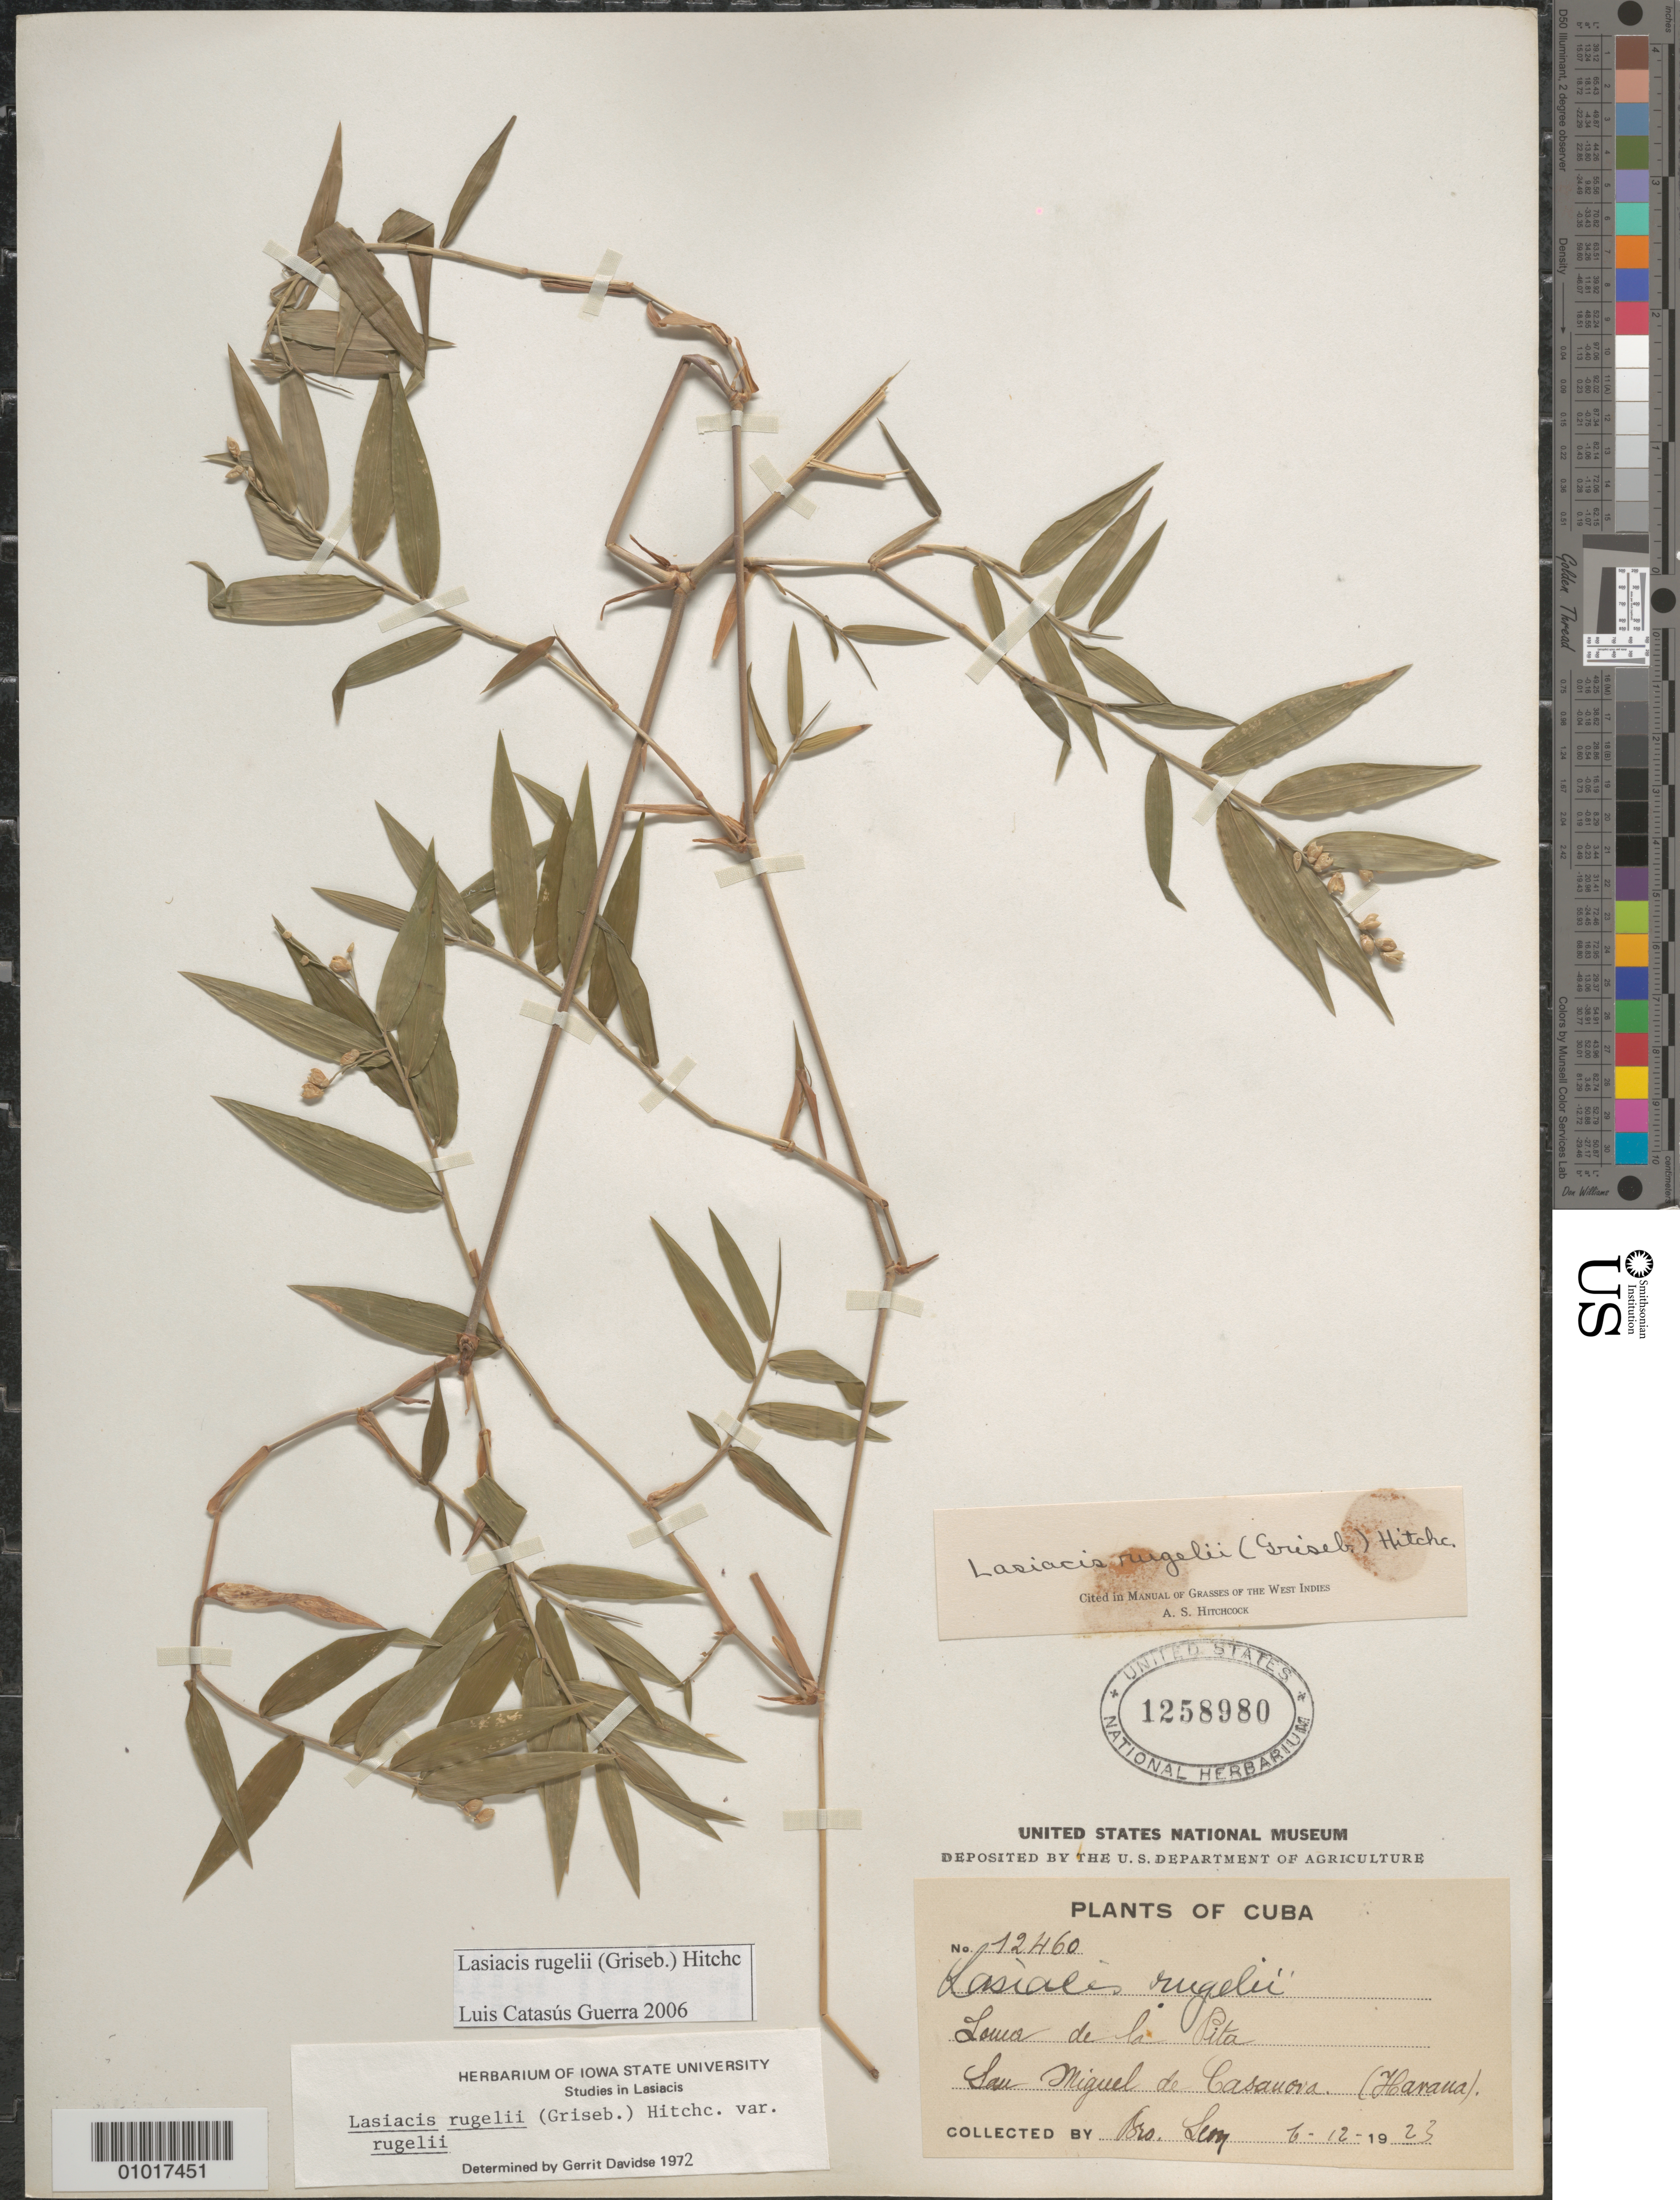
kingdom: Plantae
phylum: Tracheophyta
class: Liliopsida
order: Poales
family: Poaceae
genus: Lasiacis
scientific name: Lasiacis rugelii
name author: (Griseb.) Hitchc.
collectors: Bro. León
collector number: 12460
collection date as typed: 06 Dec 1923 or 12 Jun 1923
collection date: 1923-06-12 or 1923-12-06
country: Cuba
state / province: La Habana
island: Cuba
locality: Loma de la Pita, San Miguel de Casanova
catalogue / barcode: US 1258980